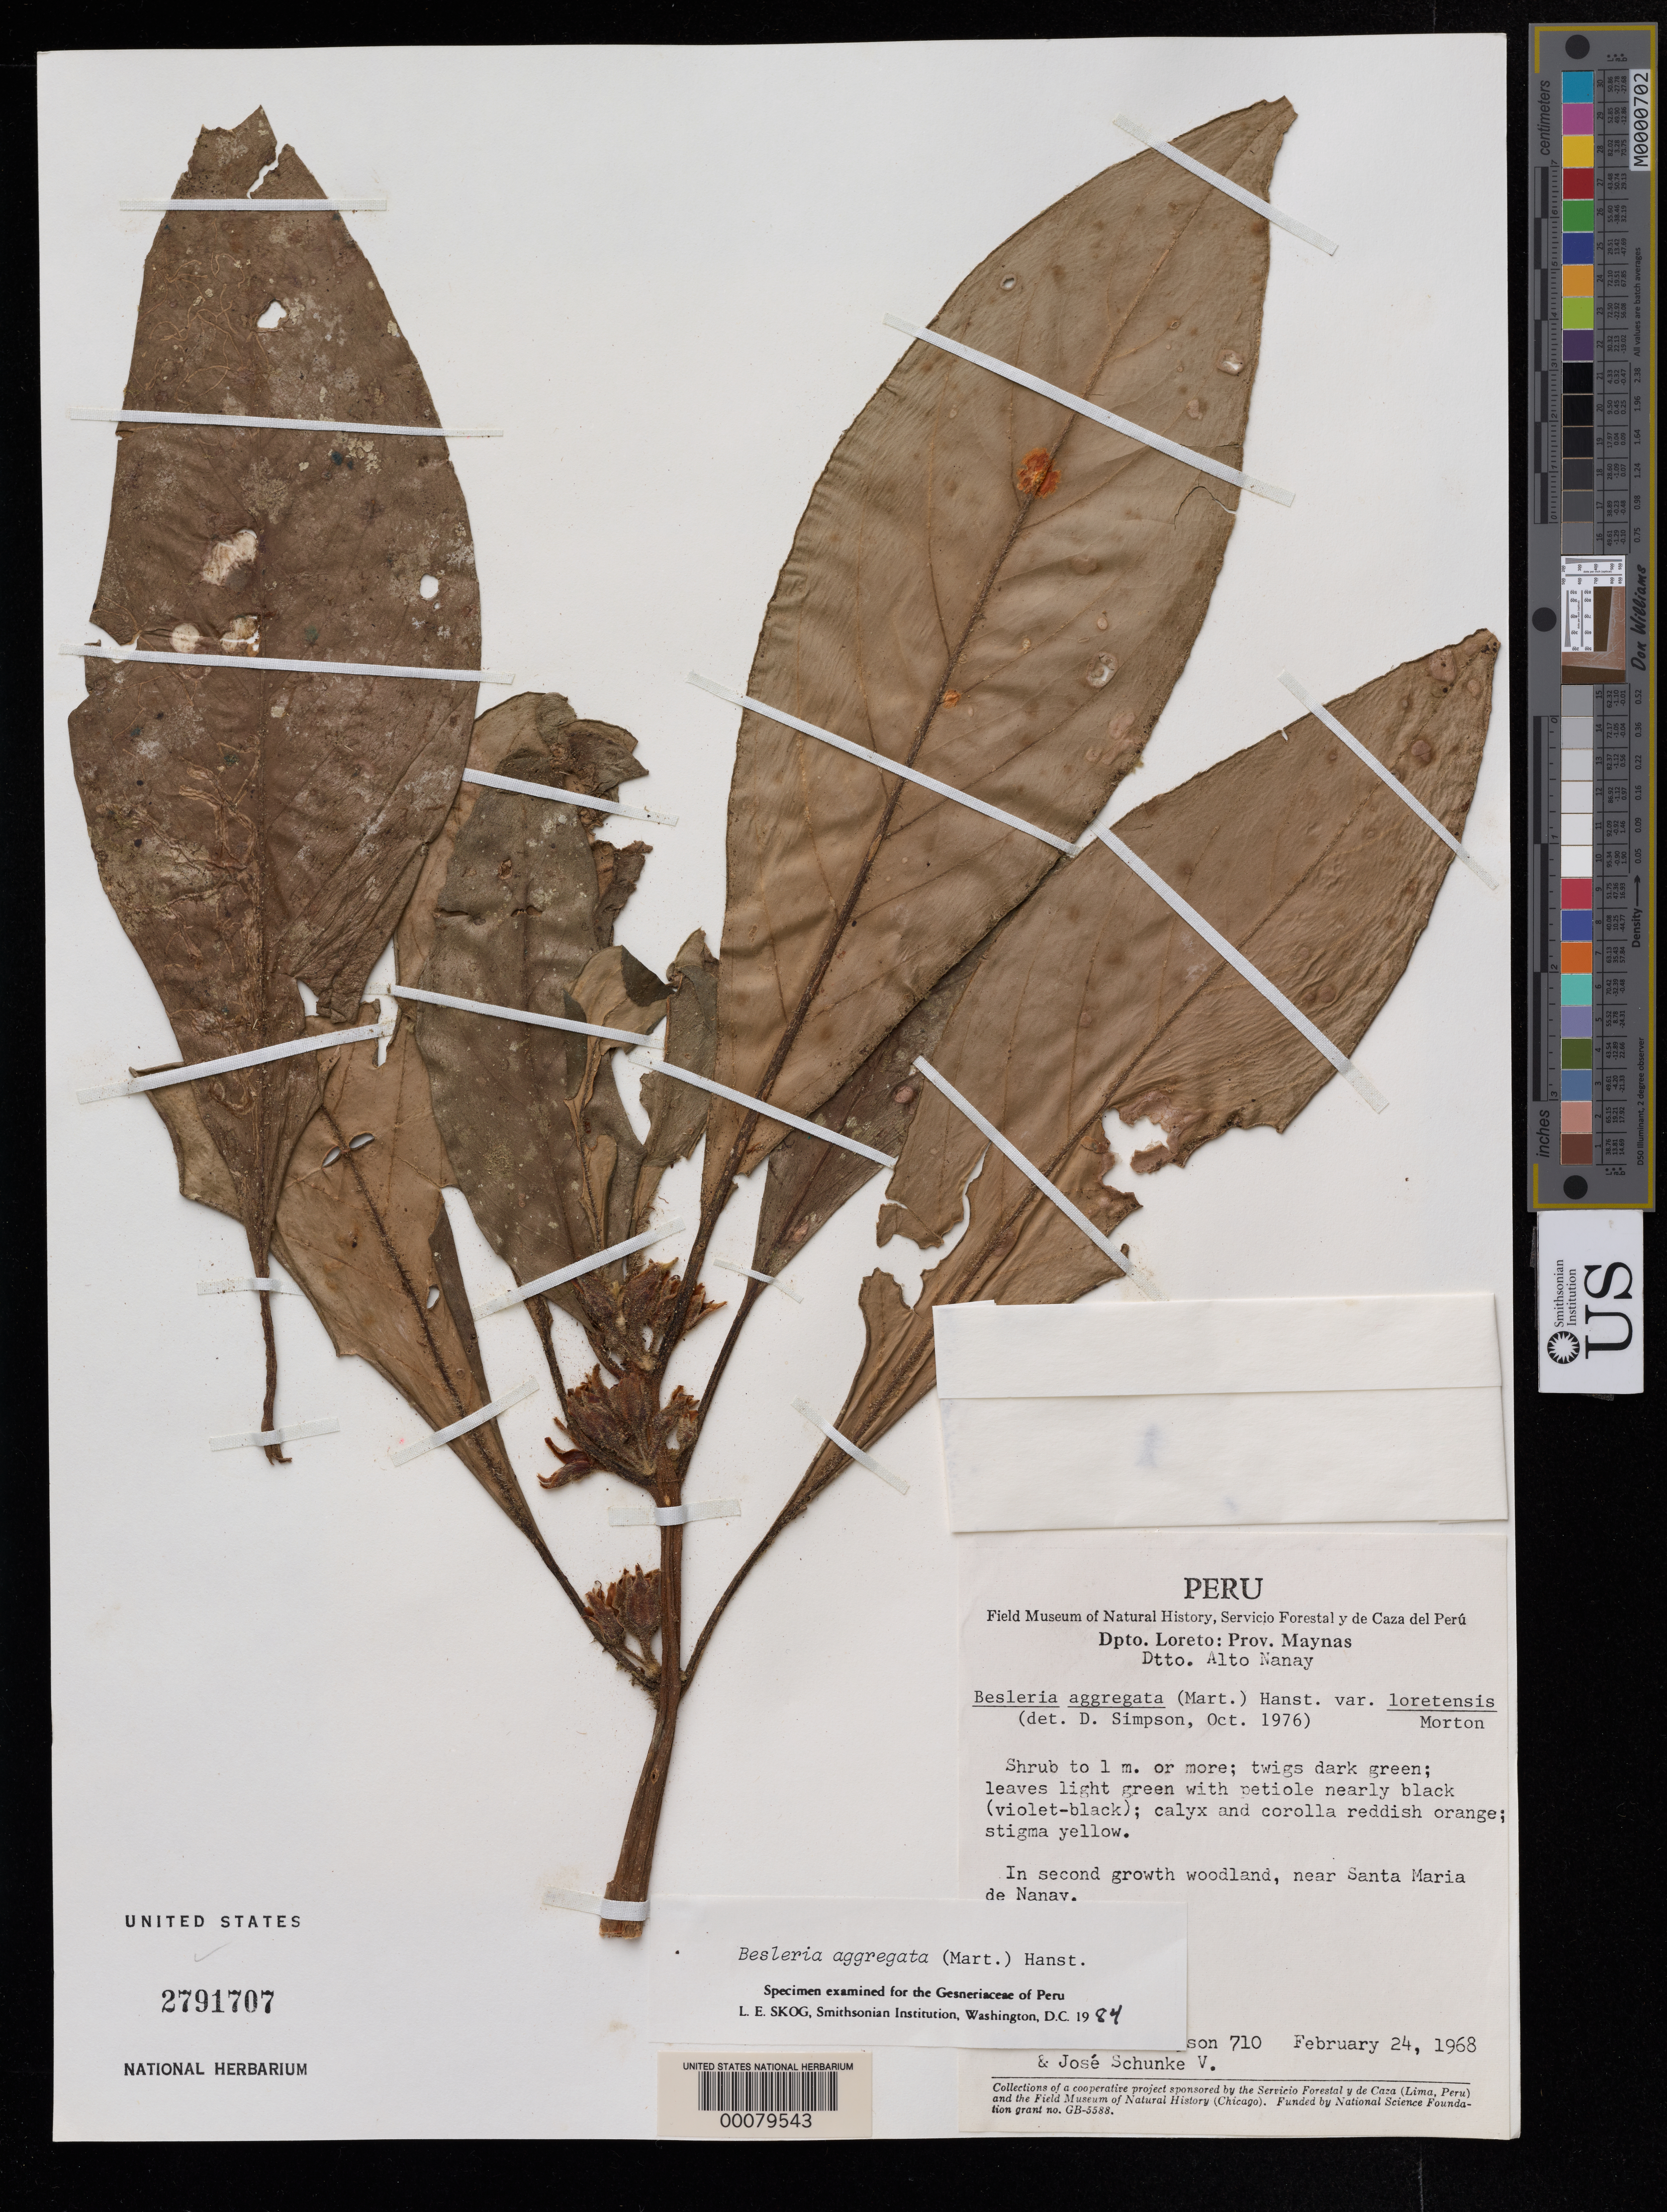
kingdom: Plantae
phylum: Tracheophyta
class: Magnoliopsida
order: Lamiales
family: Gesneriaceae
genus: Besleria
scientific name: Besleria aggregata var. aggregata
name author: (Mart.) Hanst.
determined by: Skog, Laurence E.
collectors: D. R. Simpson & J. Schunke Vigo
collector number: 710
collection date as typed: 24 Feb 1968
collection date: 1968-02-24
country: Peru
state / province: Loreto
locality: Prov. Maynas, Dtto Alto Nanay; near Santa Maria de Nanay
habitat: In second growth woodland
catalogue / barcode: US 2791707